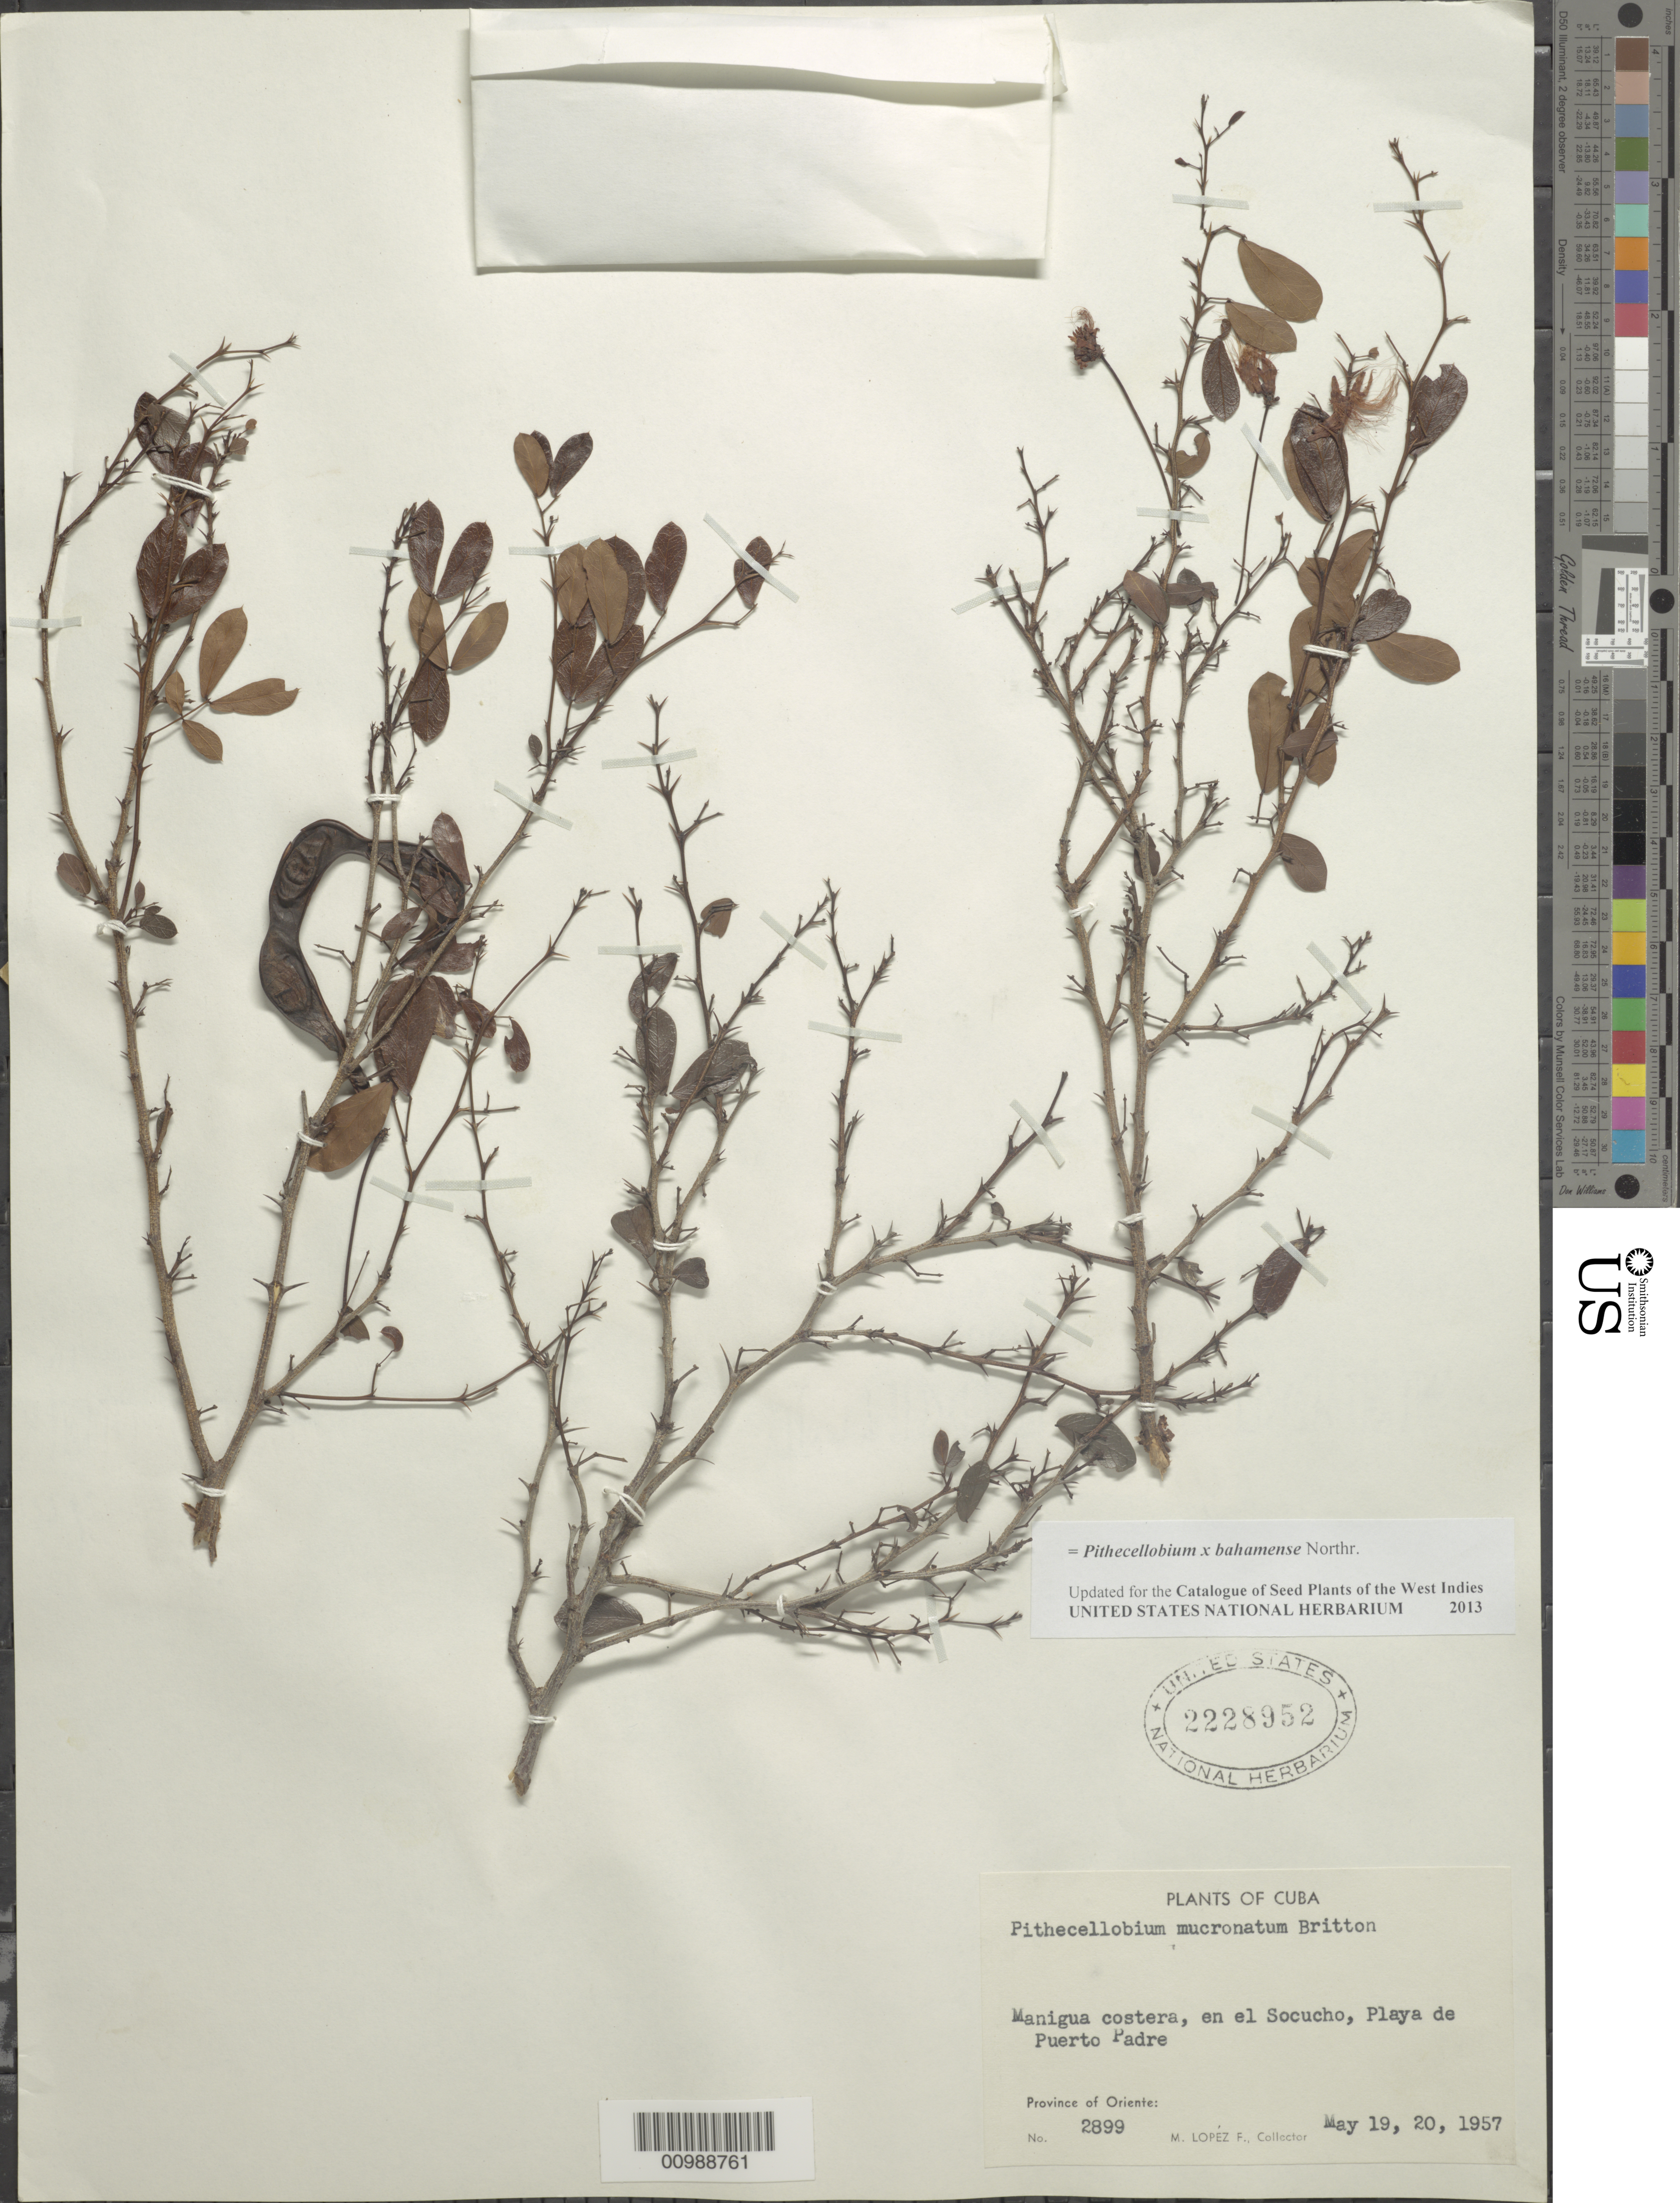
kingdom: Plantae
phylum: Tracheophyta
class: Magnoliopsida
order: Fabales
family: Fabaceae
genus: Pithecellobium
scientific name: Pithecellobium bahamense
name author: Northr.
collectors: M. López Figueiras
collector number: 2899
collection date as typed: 19 May 1957 and20 May 1957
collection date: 1957-05-19/1957-05-20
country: Cuba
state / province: Oriente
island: Cuba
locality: Socucho; Playa de Puerto Padre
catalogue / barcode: US 2228952